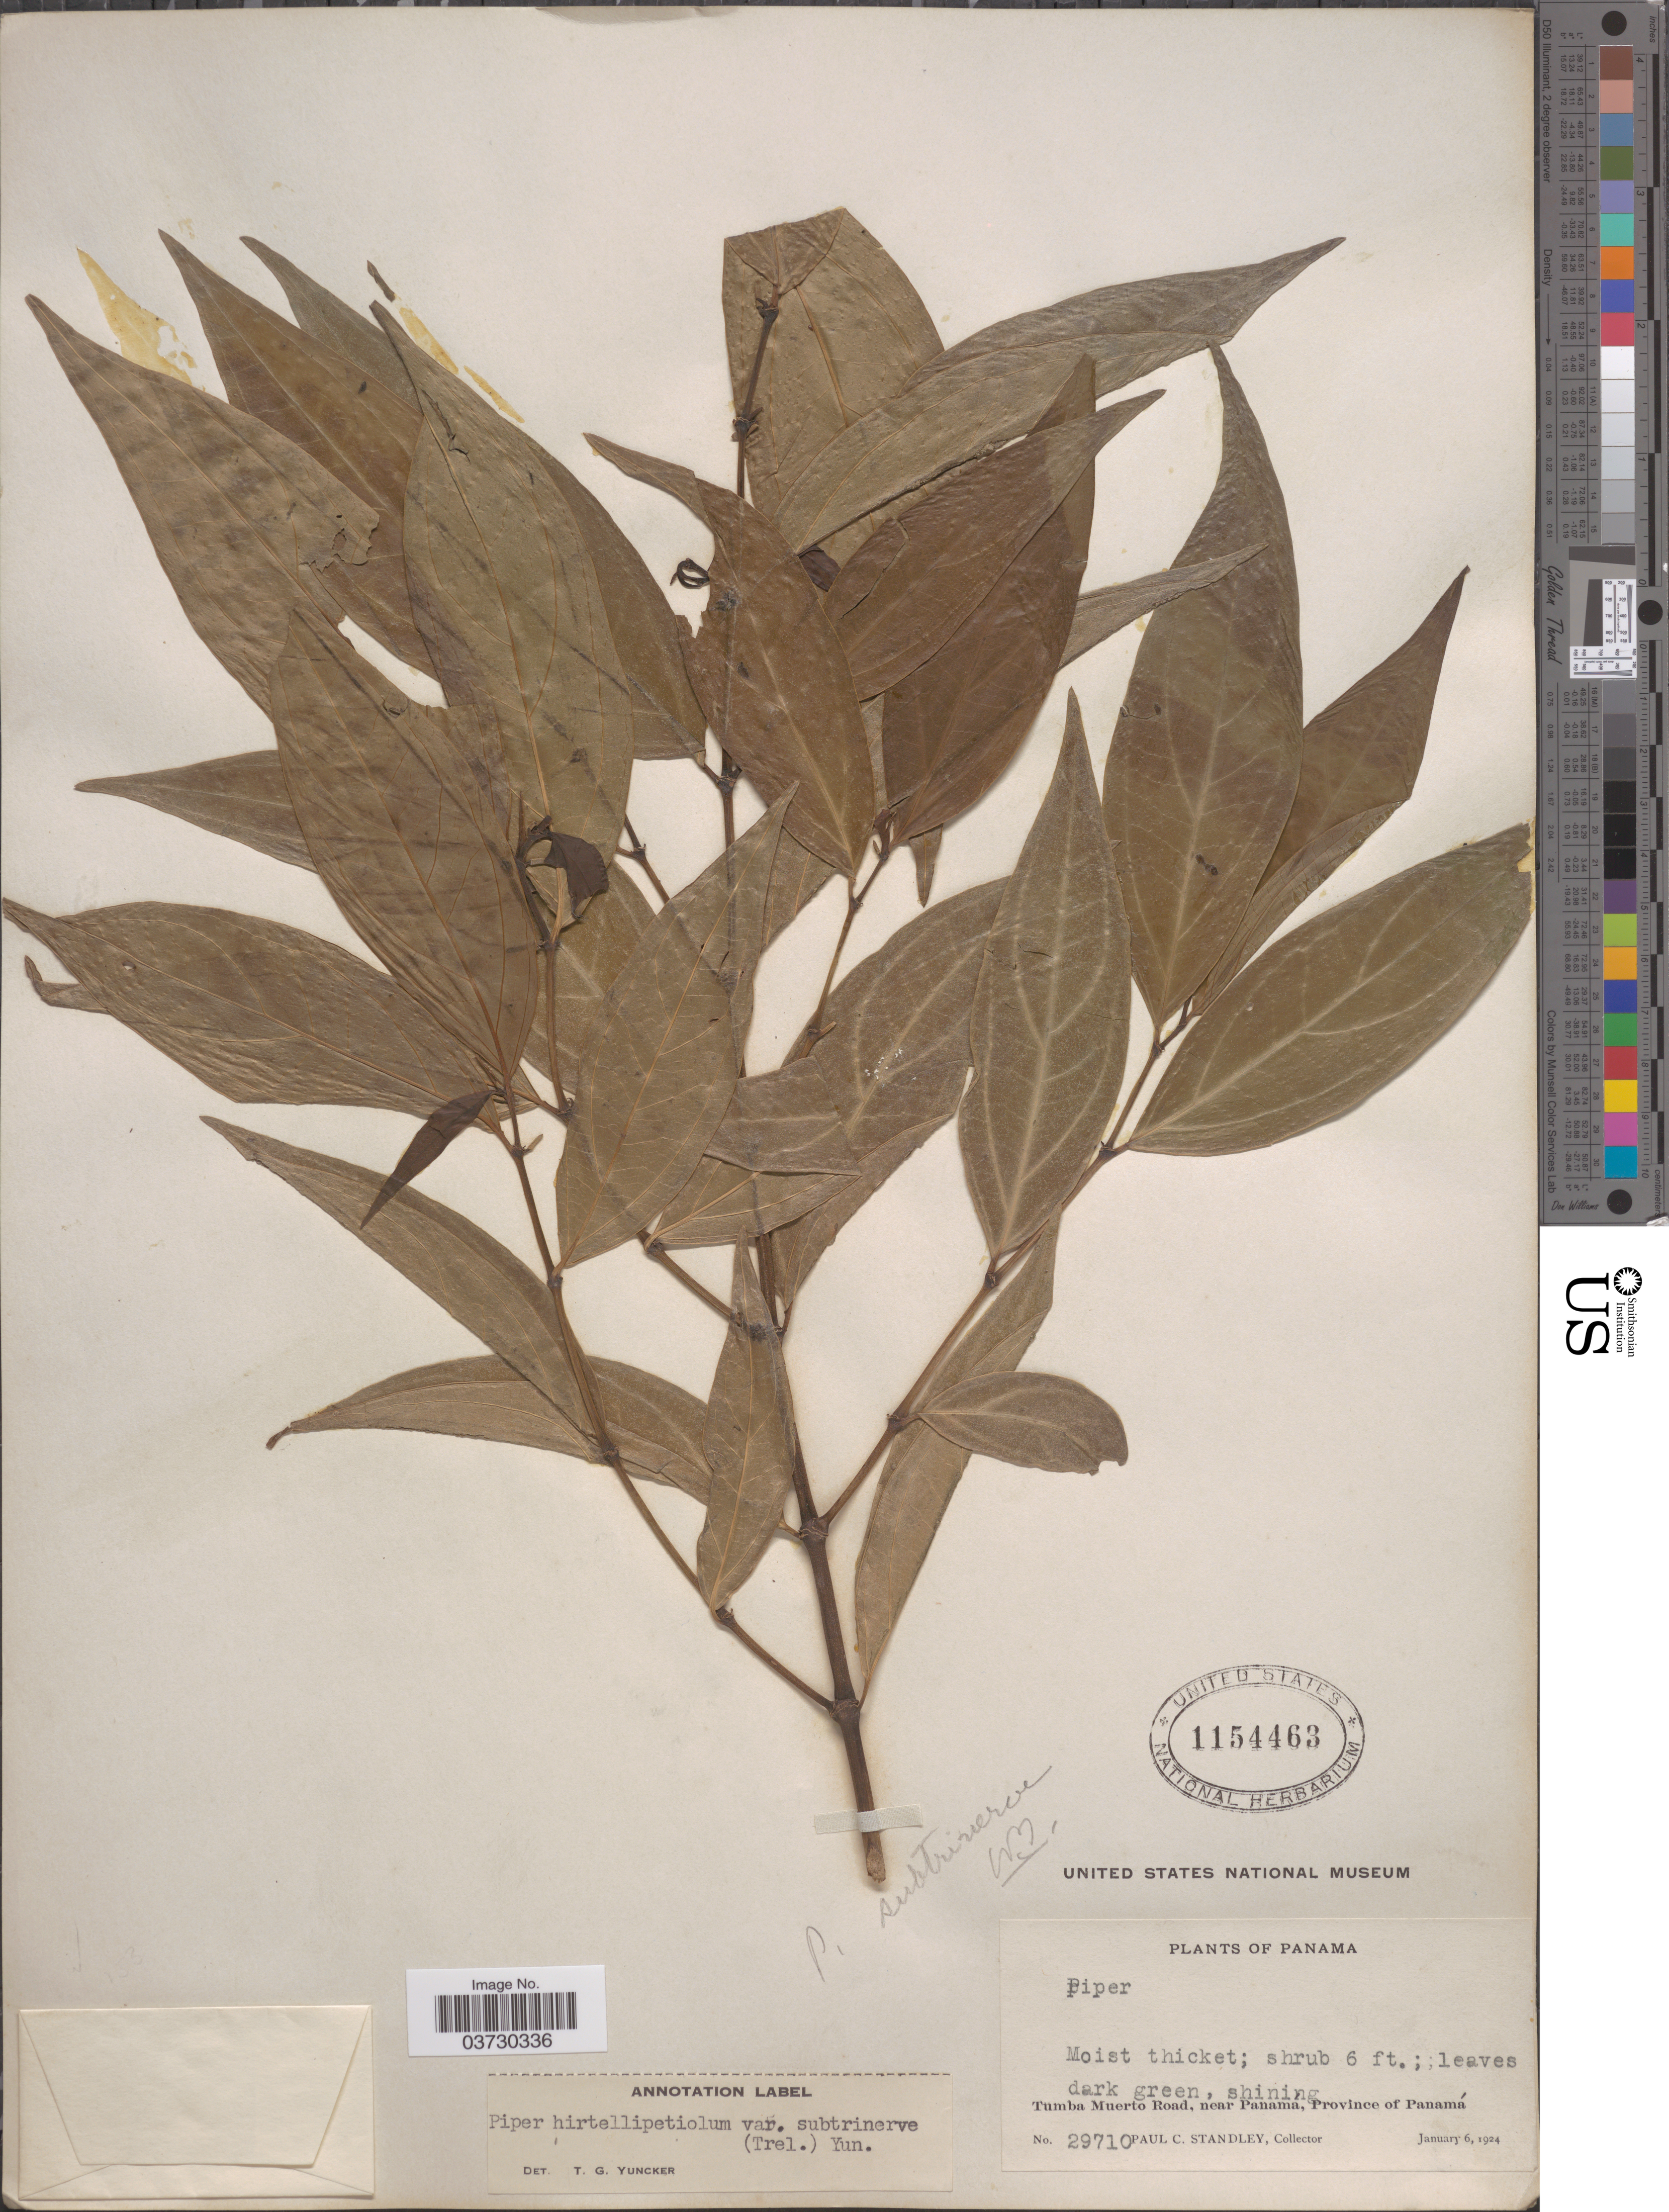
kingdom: Plantae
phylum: Tracheophyta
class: Magnoliopsida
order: Piperales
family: Piperaceae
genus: Piper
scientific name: Piper hirtellipetiolum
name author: C. DC.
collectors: P. C. Standley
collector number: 29710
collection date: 1924-01-06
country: Panama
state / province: Panamá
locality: Tumba Muerto Road, near Panama.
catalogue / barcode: US 1154463